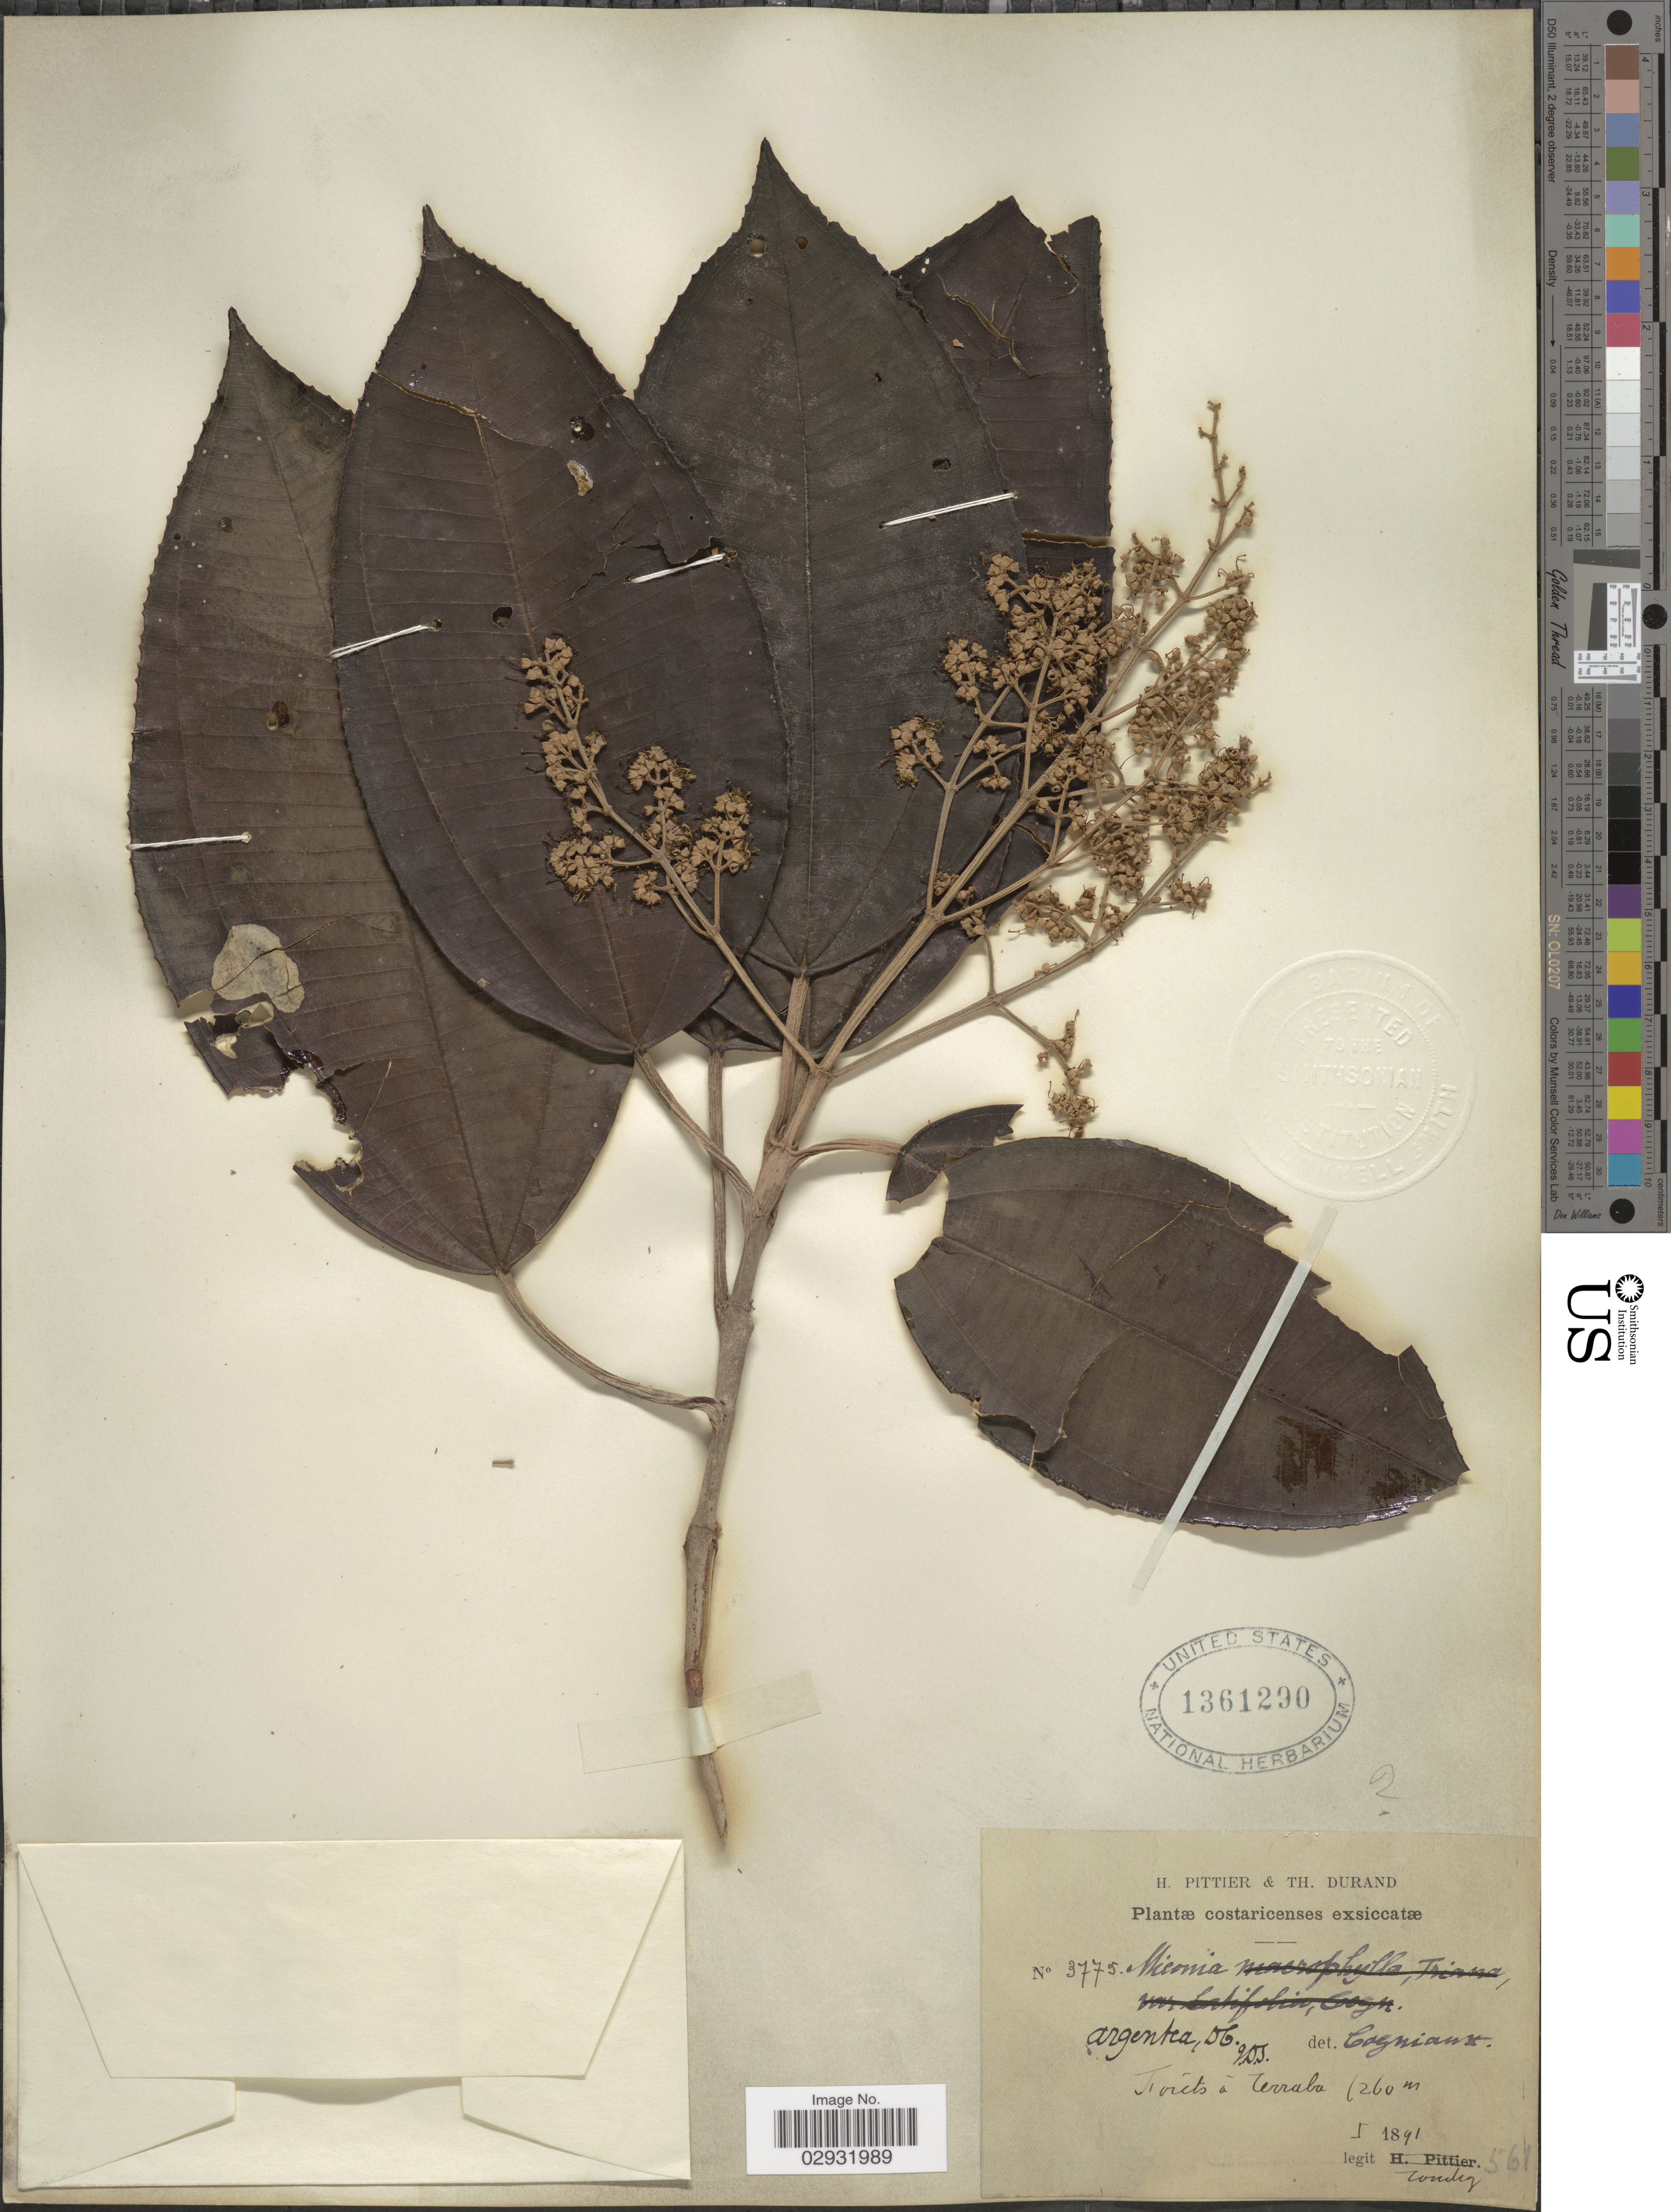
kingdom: Plantae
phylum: Tracheophyta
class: Magnoliopsida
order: Myrtales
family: Melastomataceae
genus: Miconia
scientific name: Miconia argentea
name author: (Sw.) DC.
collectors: Tonduz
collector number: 3775/561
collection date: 1891-05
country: Costa Rica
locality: Forêts de Terraba.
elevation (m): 260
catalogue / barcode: US 1361290